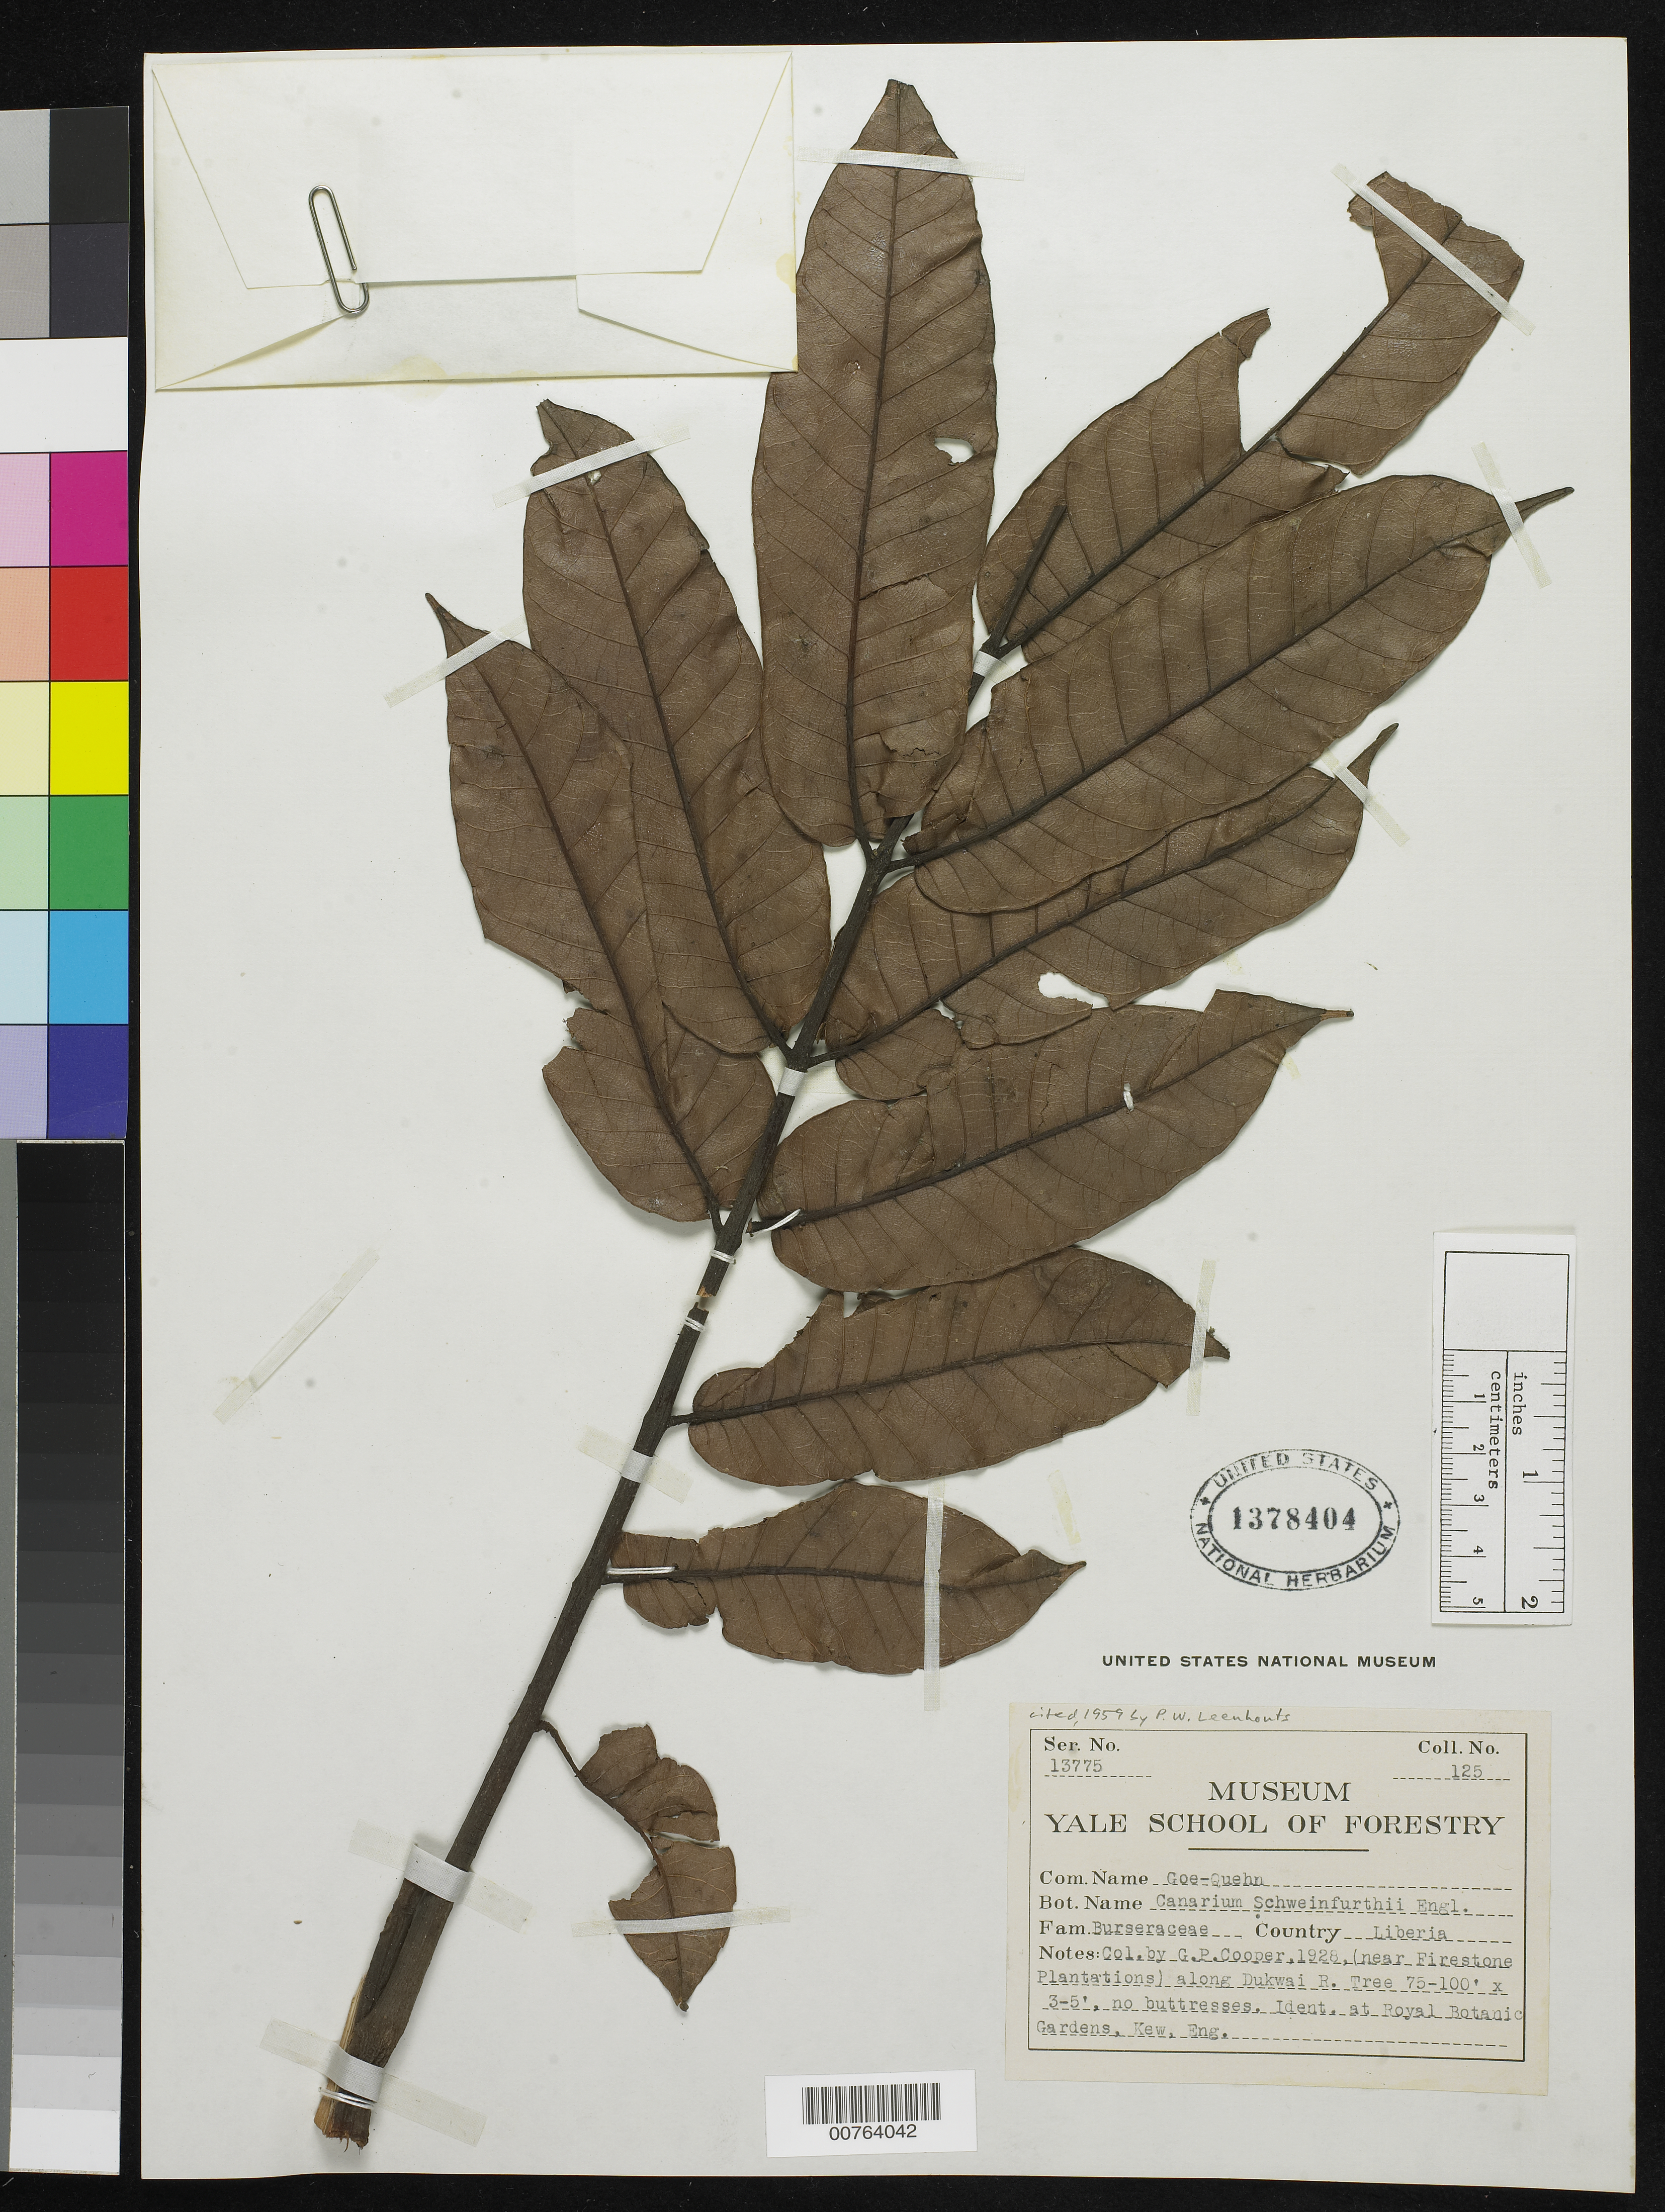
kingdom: Plantae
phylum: Tracheophyta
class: Magnoliopsida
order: Sapindales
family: Burseraceae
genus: Canarium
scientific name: Canarium schweinfurthii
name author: Engl.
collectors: G. Cooper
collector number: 13775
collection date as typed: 1928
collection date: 1928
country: Liberia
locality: (near Firestone Plantations) along Dukwai River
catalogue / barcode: US 1378404